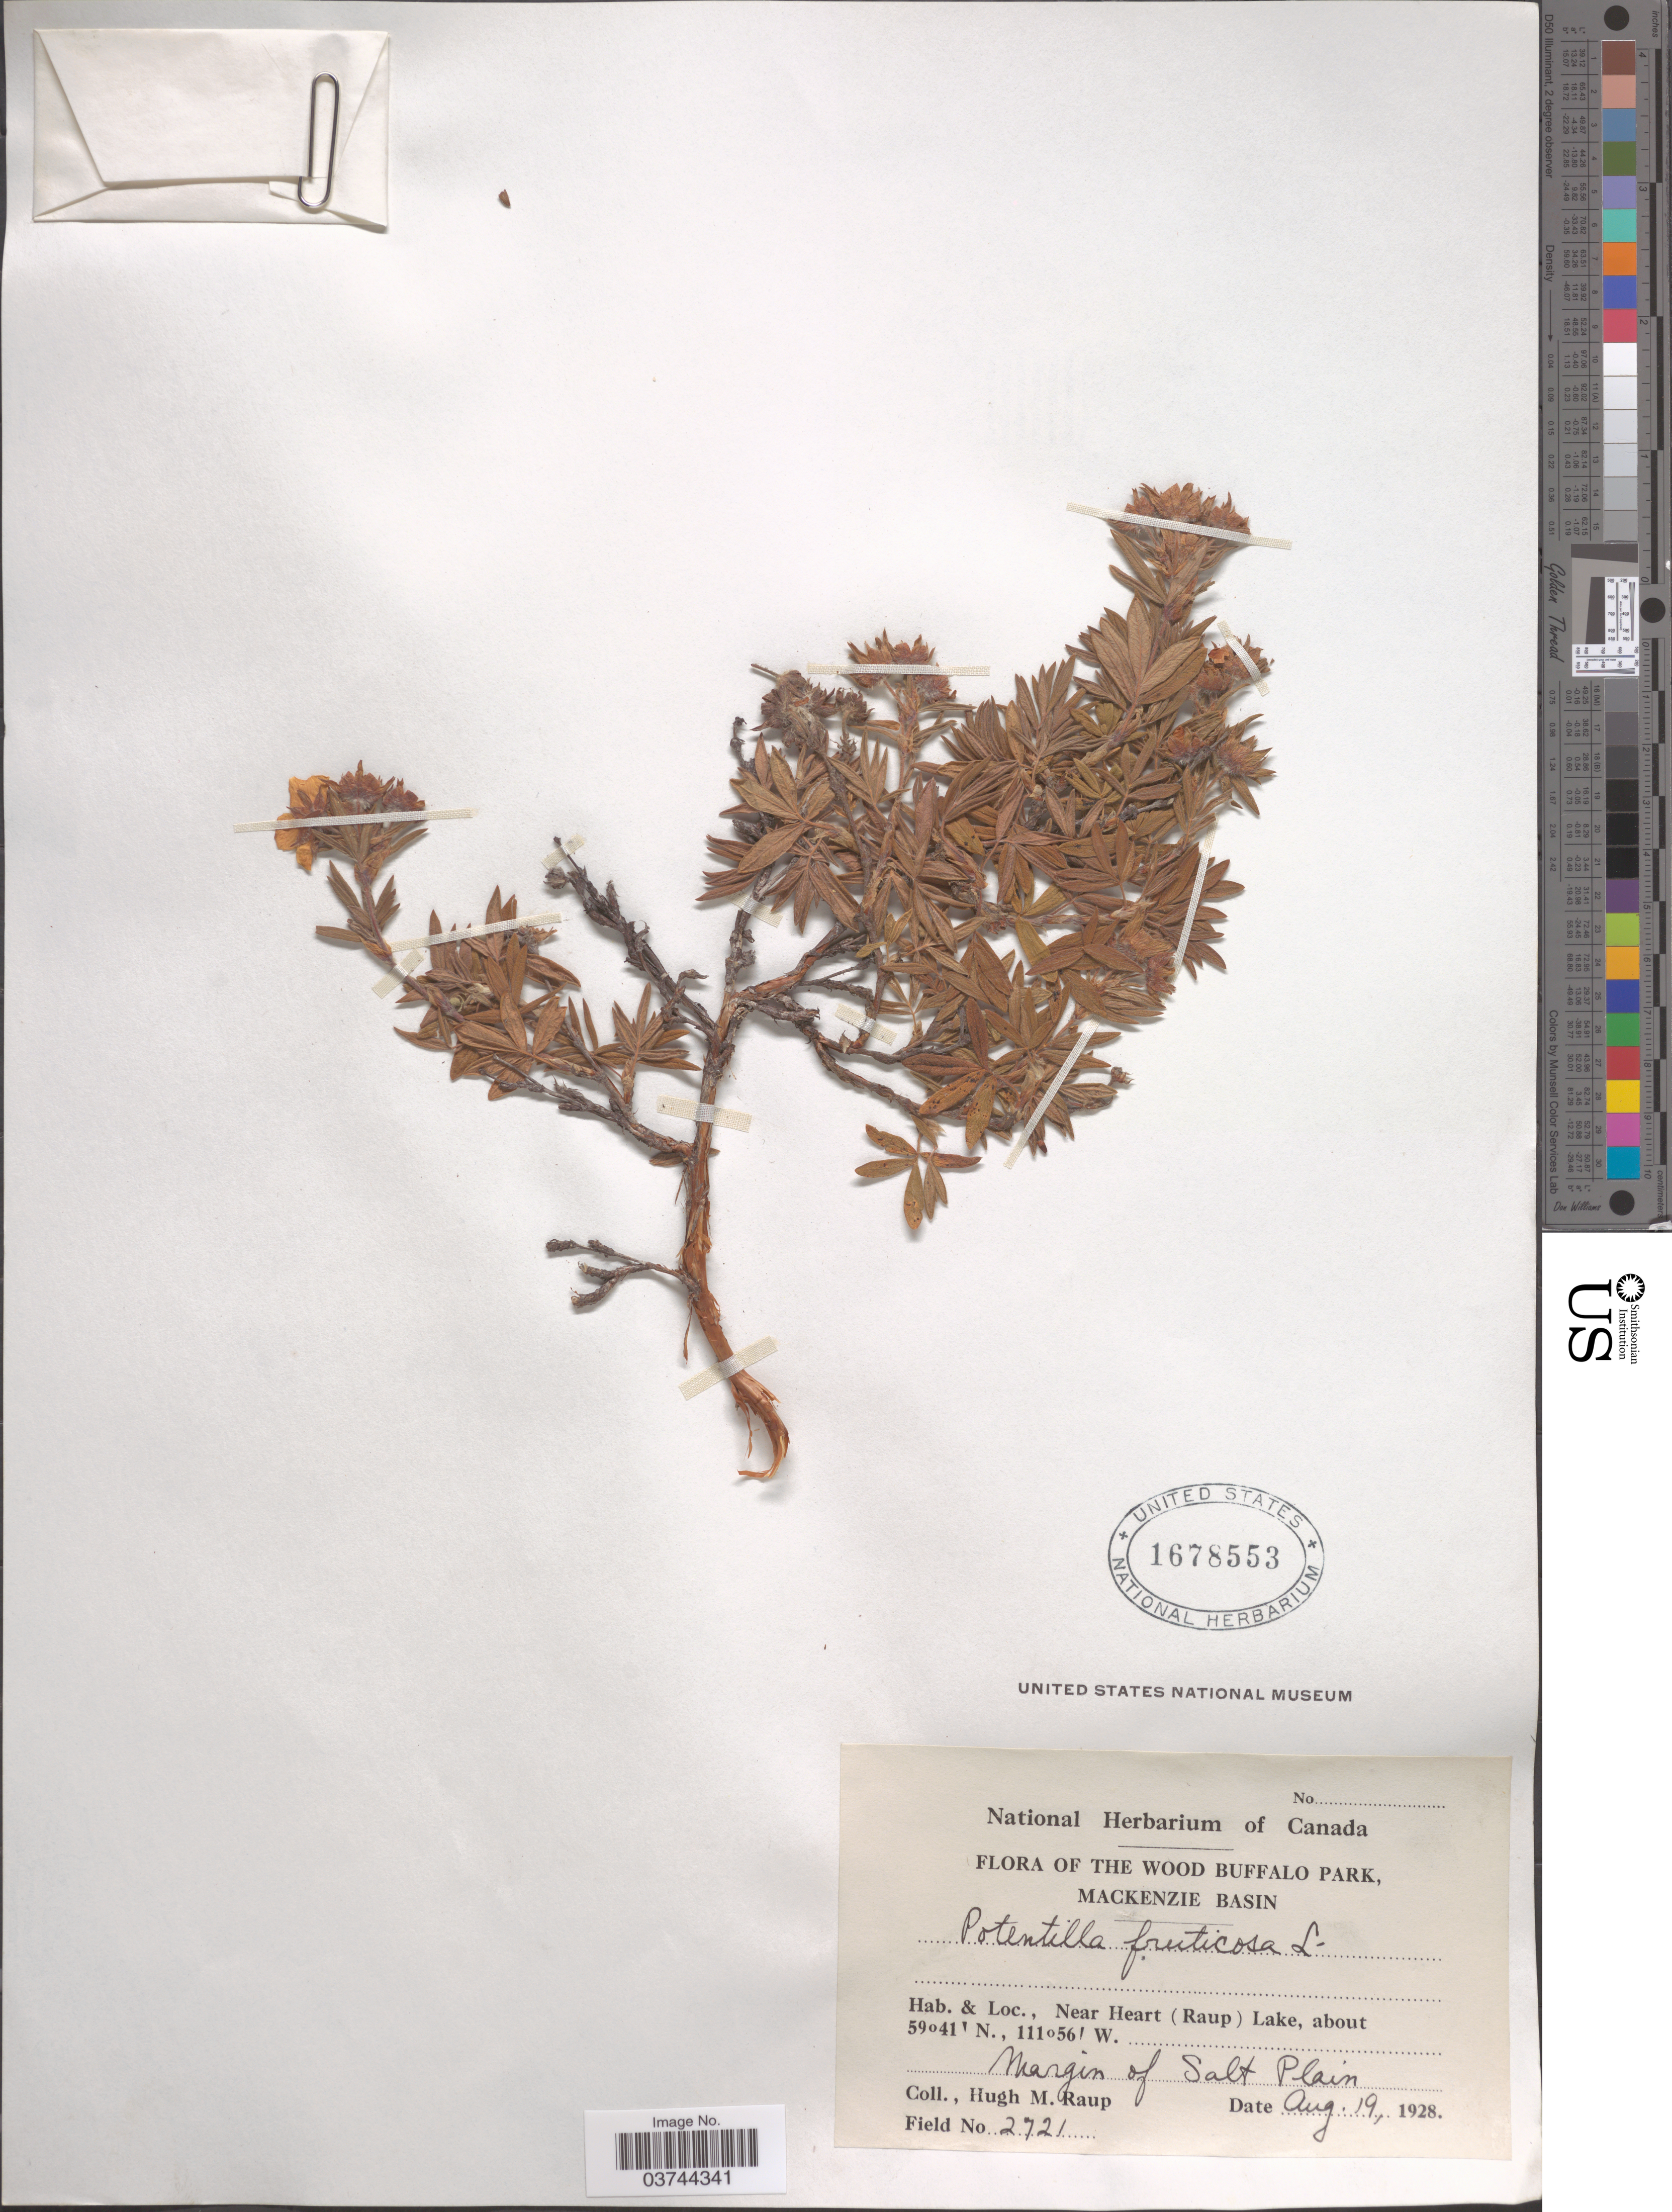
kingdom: Plantae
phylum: Tracheophyta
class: Magnoliopsida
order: Rosales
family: Rosaceae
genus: Dasiphora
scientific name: Dasiphora fruticosa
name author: (L.) Rydb.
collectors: H. Raup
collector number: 2721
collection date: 1928-08-19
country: Canada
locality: The Wood Buffalo Park, Mackenzie Basin. Near Heart (Raup) Lake. Margin of Salt Plain.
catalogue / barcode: US 1678553